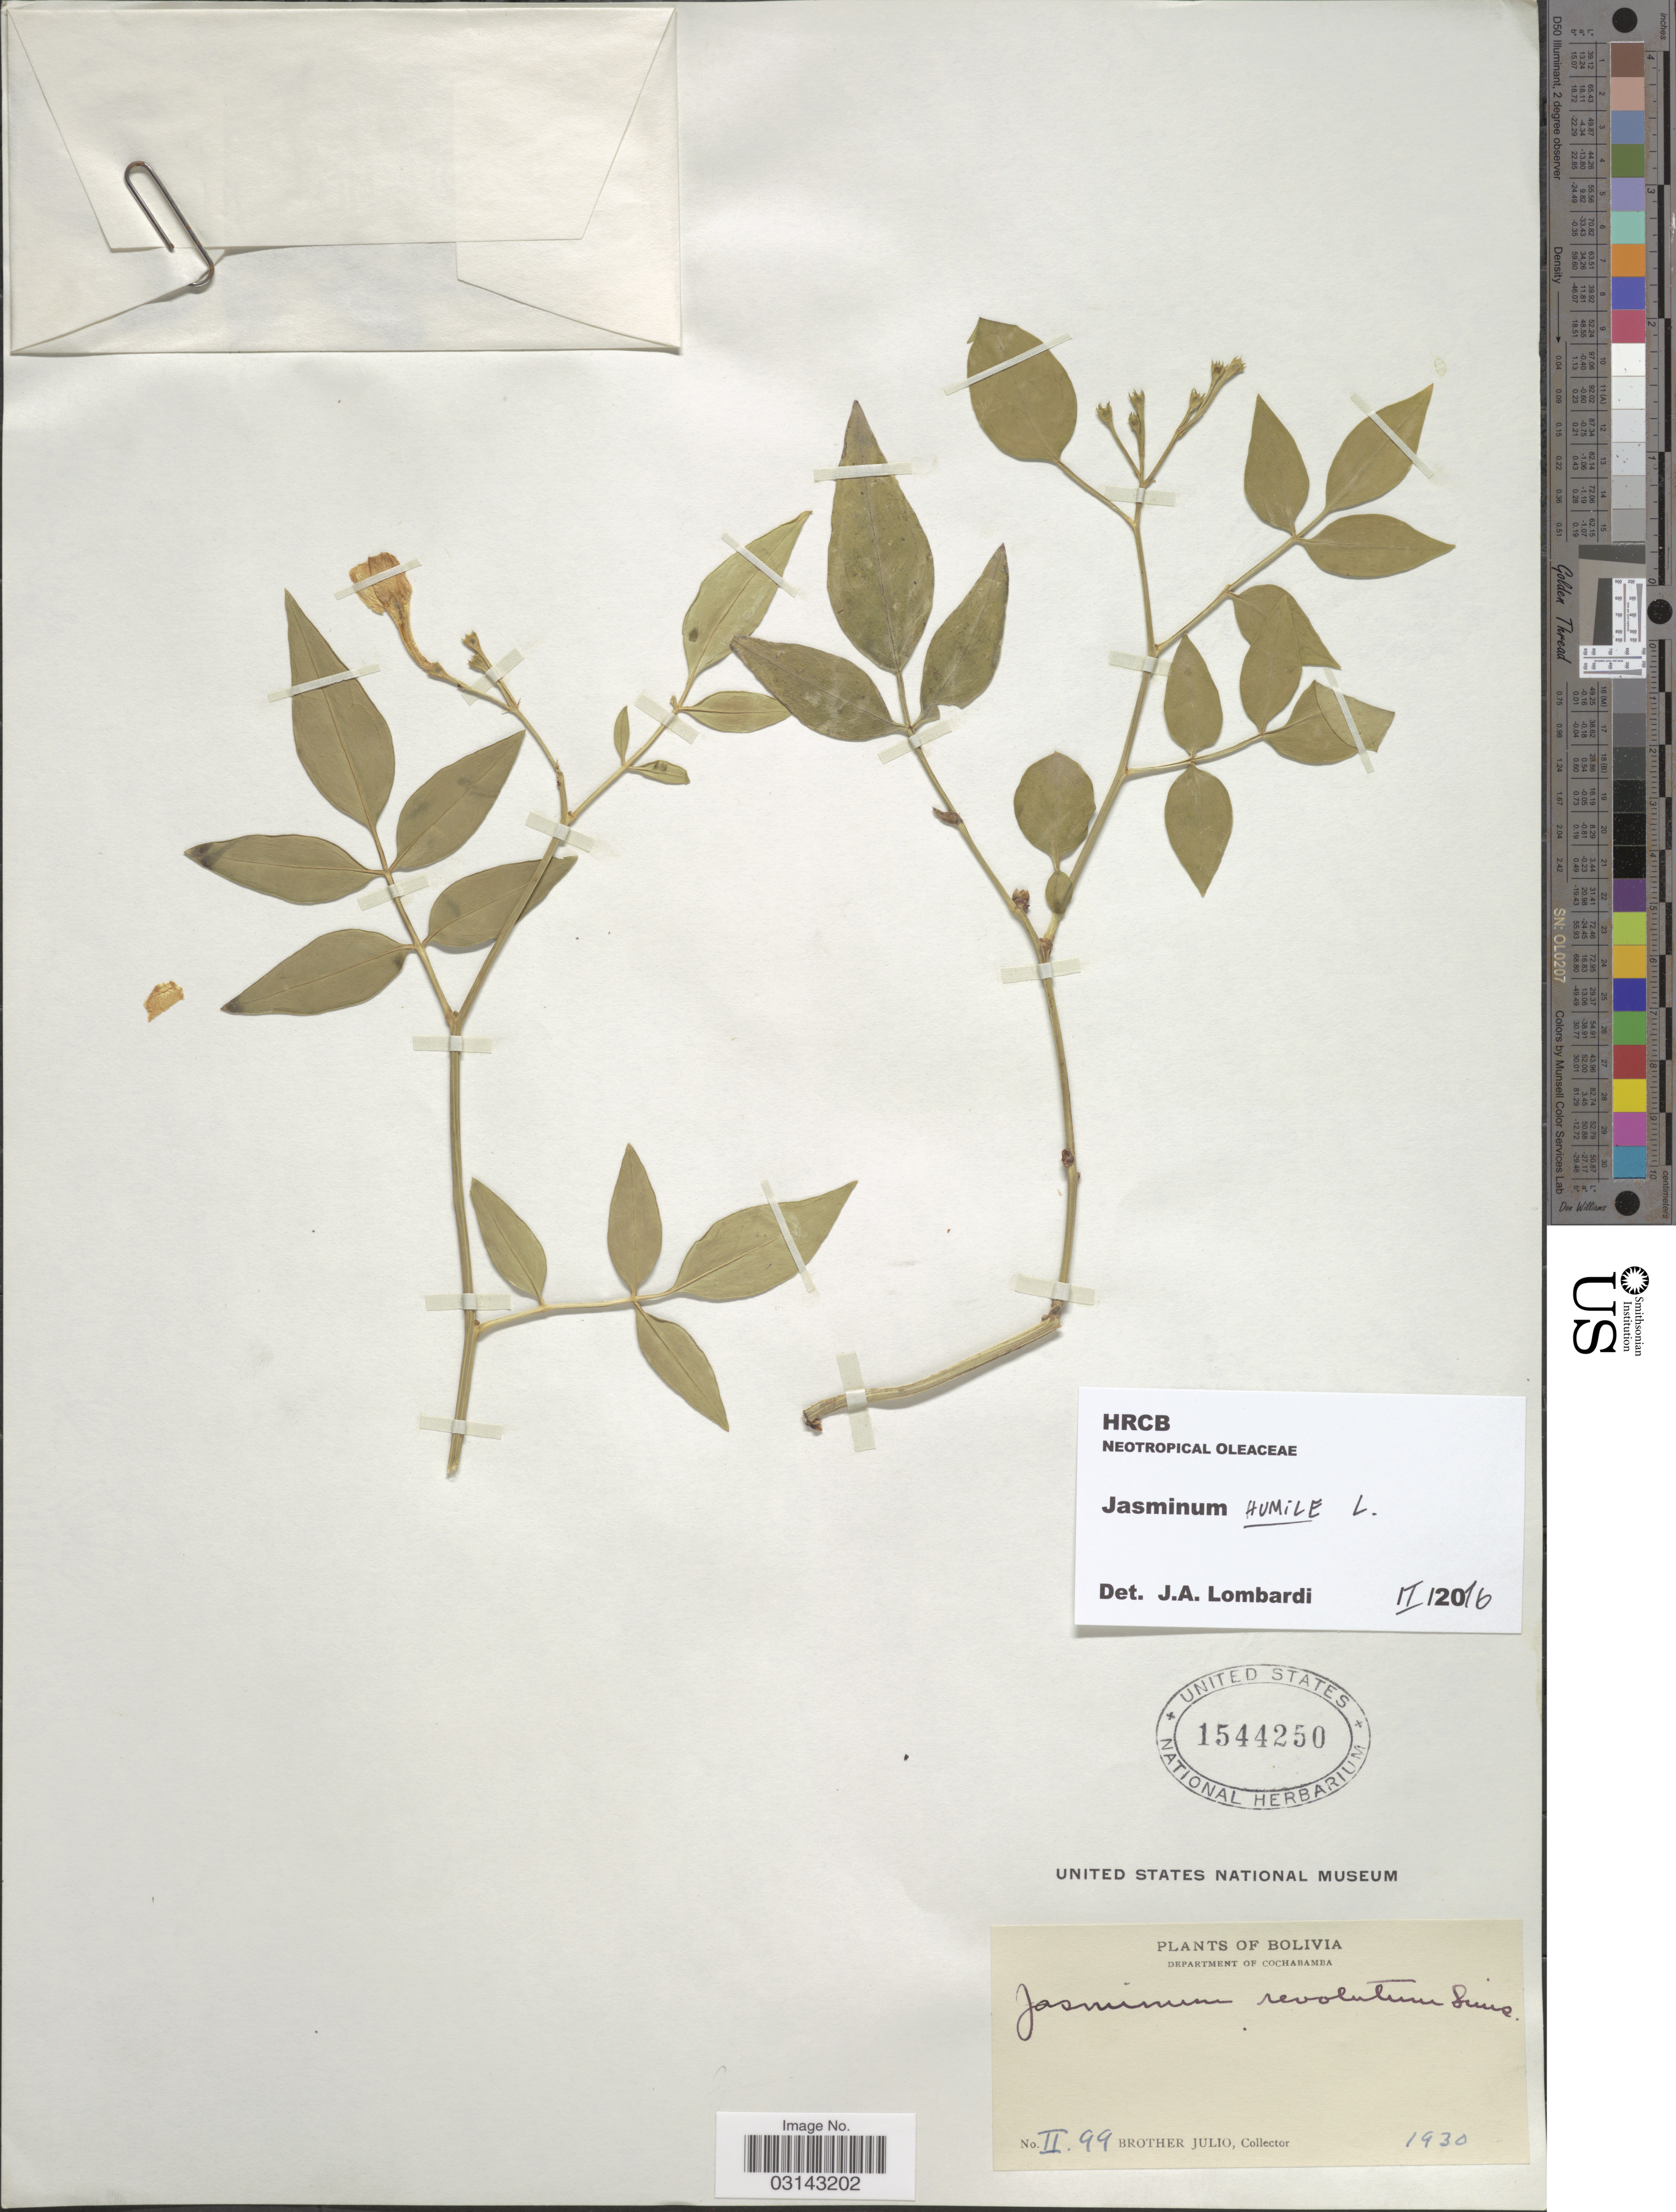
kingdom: Plantae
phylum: Tracheophyta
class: Magnoliopsida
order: Lamiales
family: Oleaceae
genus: Jasminum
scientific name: Jasminum humile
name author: L.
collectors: Bro. Julio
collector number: II.99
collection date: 1930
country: Bolivia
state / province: Cochabamba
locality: Department of Cochabamba.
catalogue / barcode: US 1544250